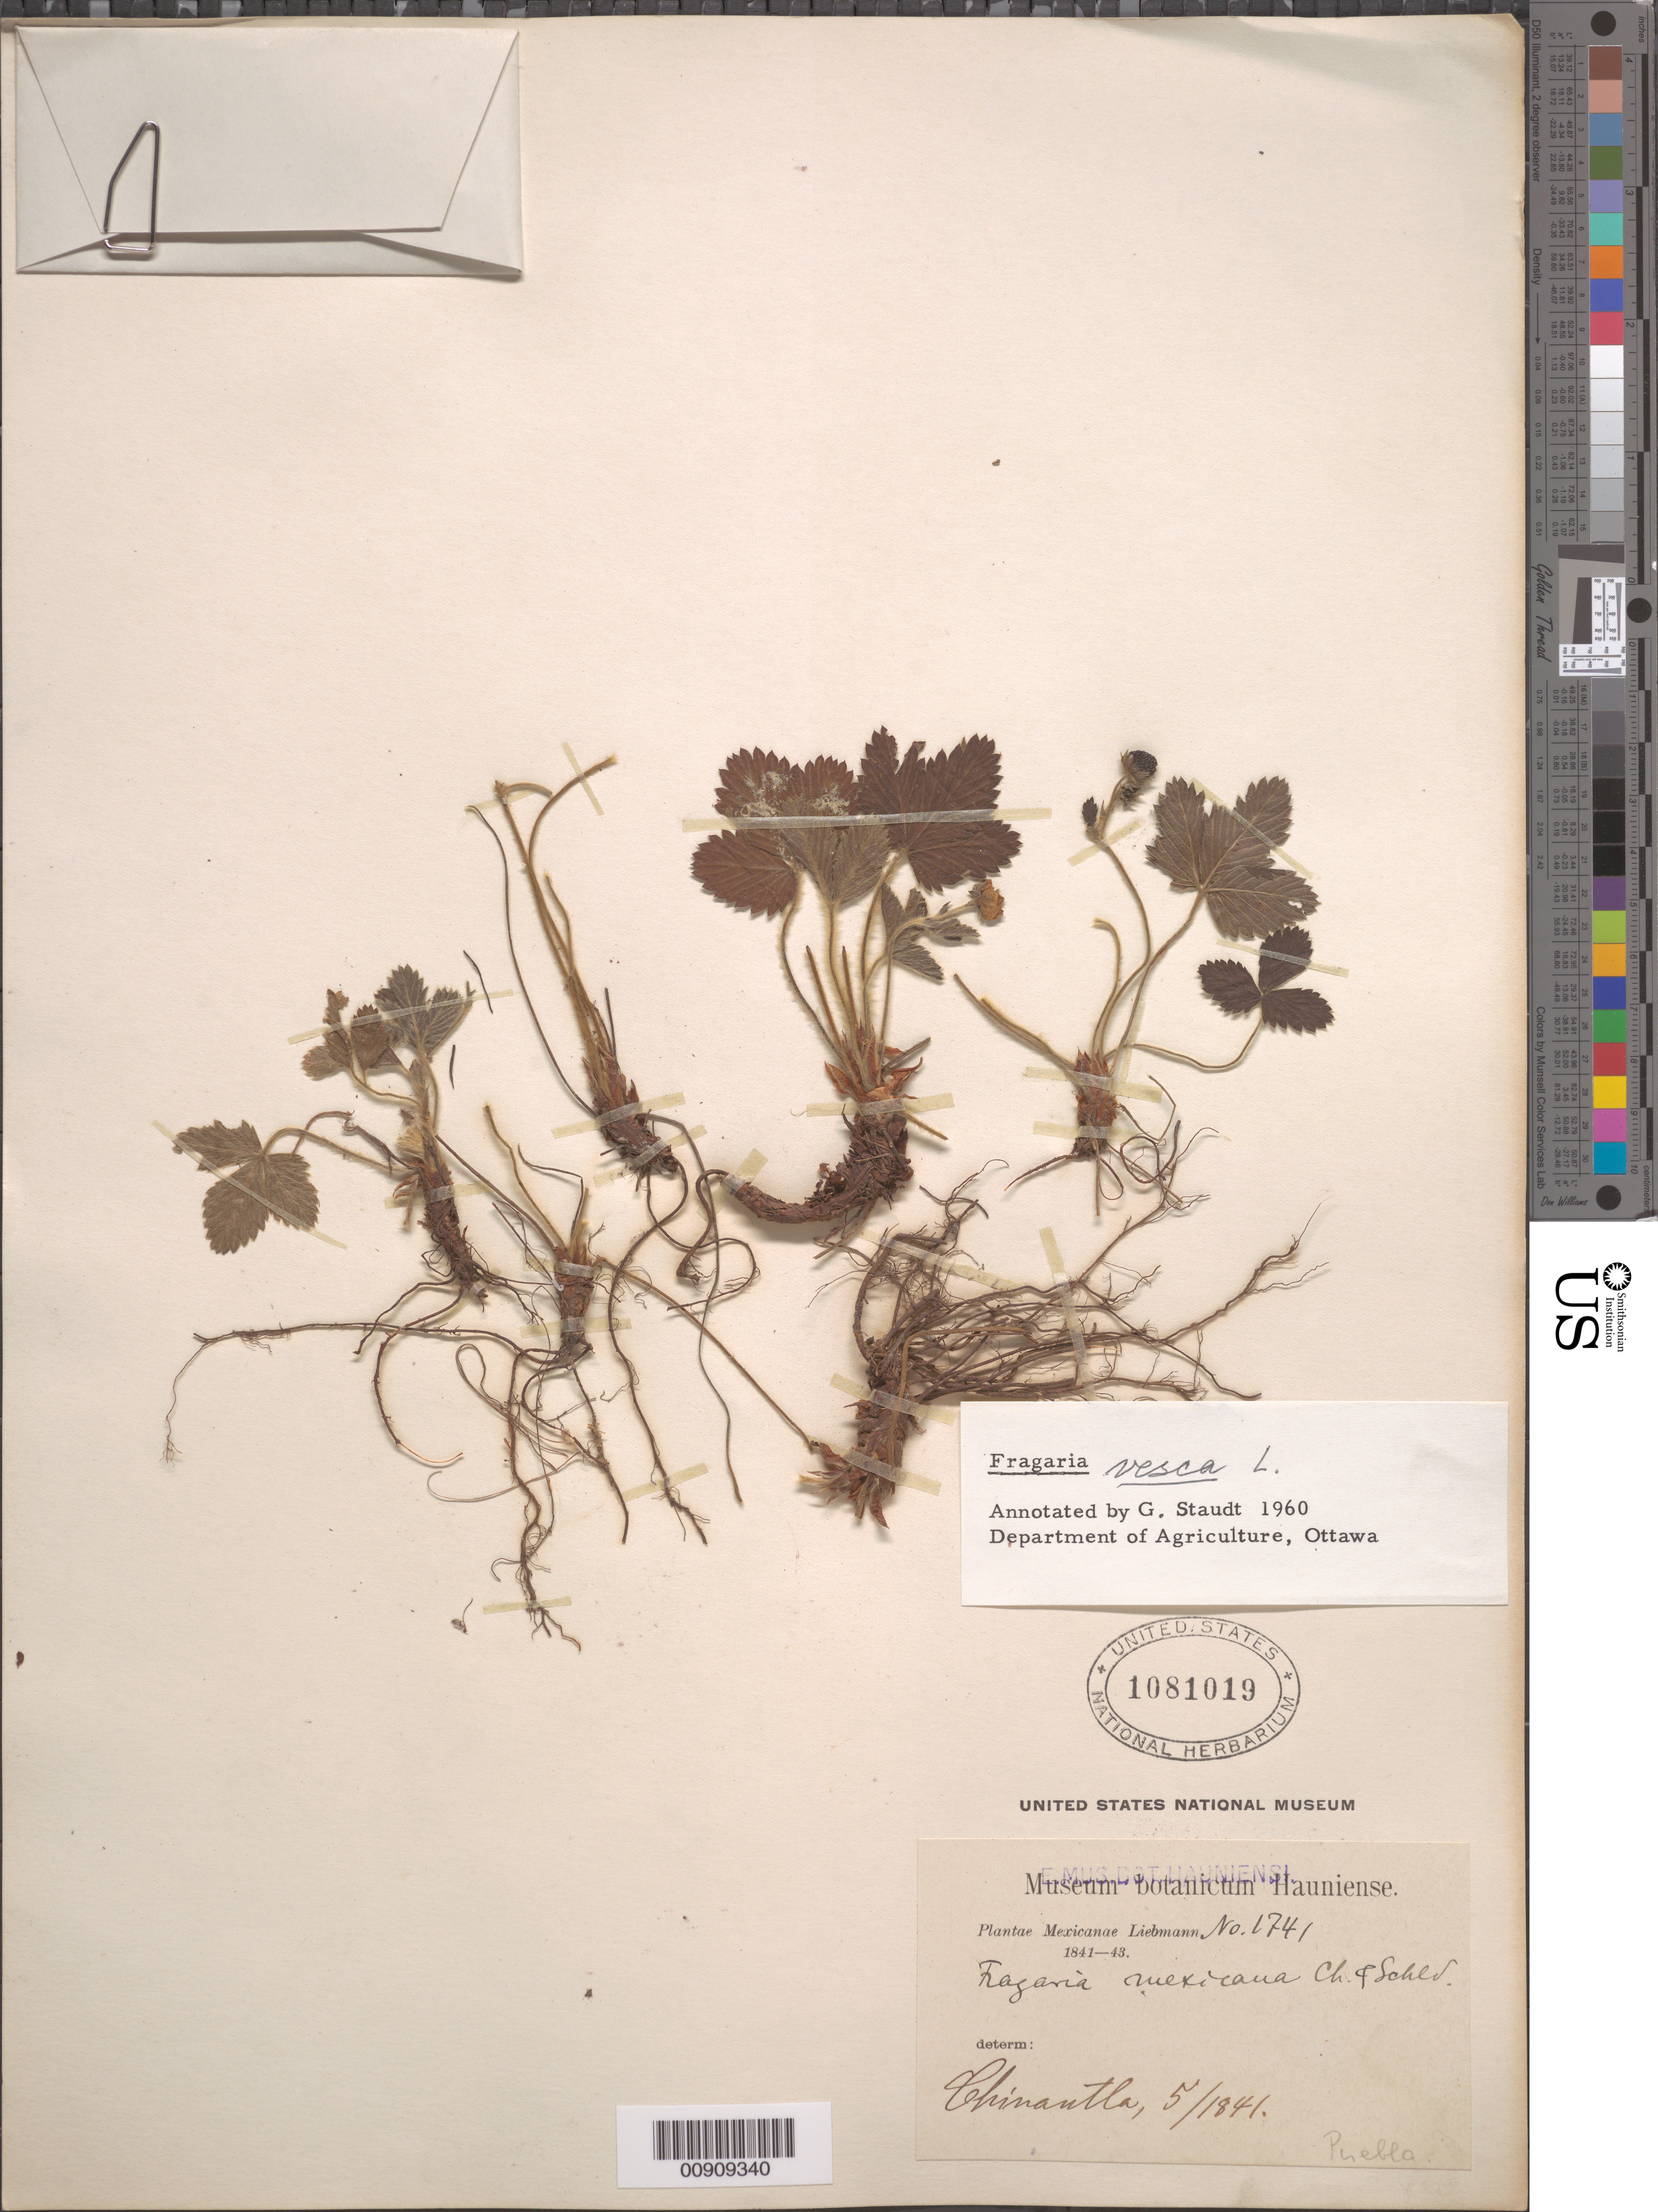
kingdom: Plantae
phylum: Tracheophyta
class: Magnoliopsida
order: Rosales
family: Rosaceae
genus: Fragaria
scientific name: Fragaria vesca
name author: L.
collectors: F. M. Liebmann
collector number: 1741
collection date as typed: May 1841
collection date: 1841-05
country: Mexico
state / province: Puebla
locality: Chinantla.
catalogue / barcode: US 1081019